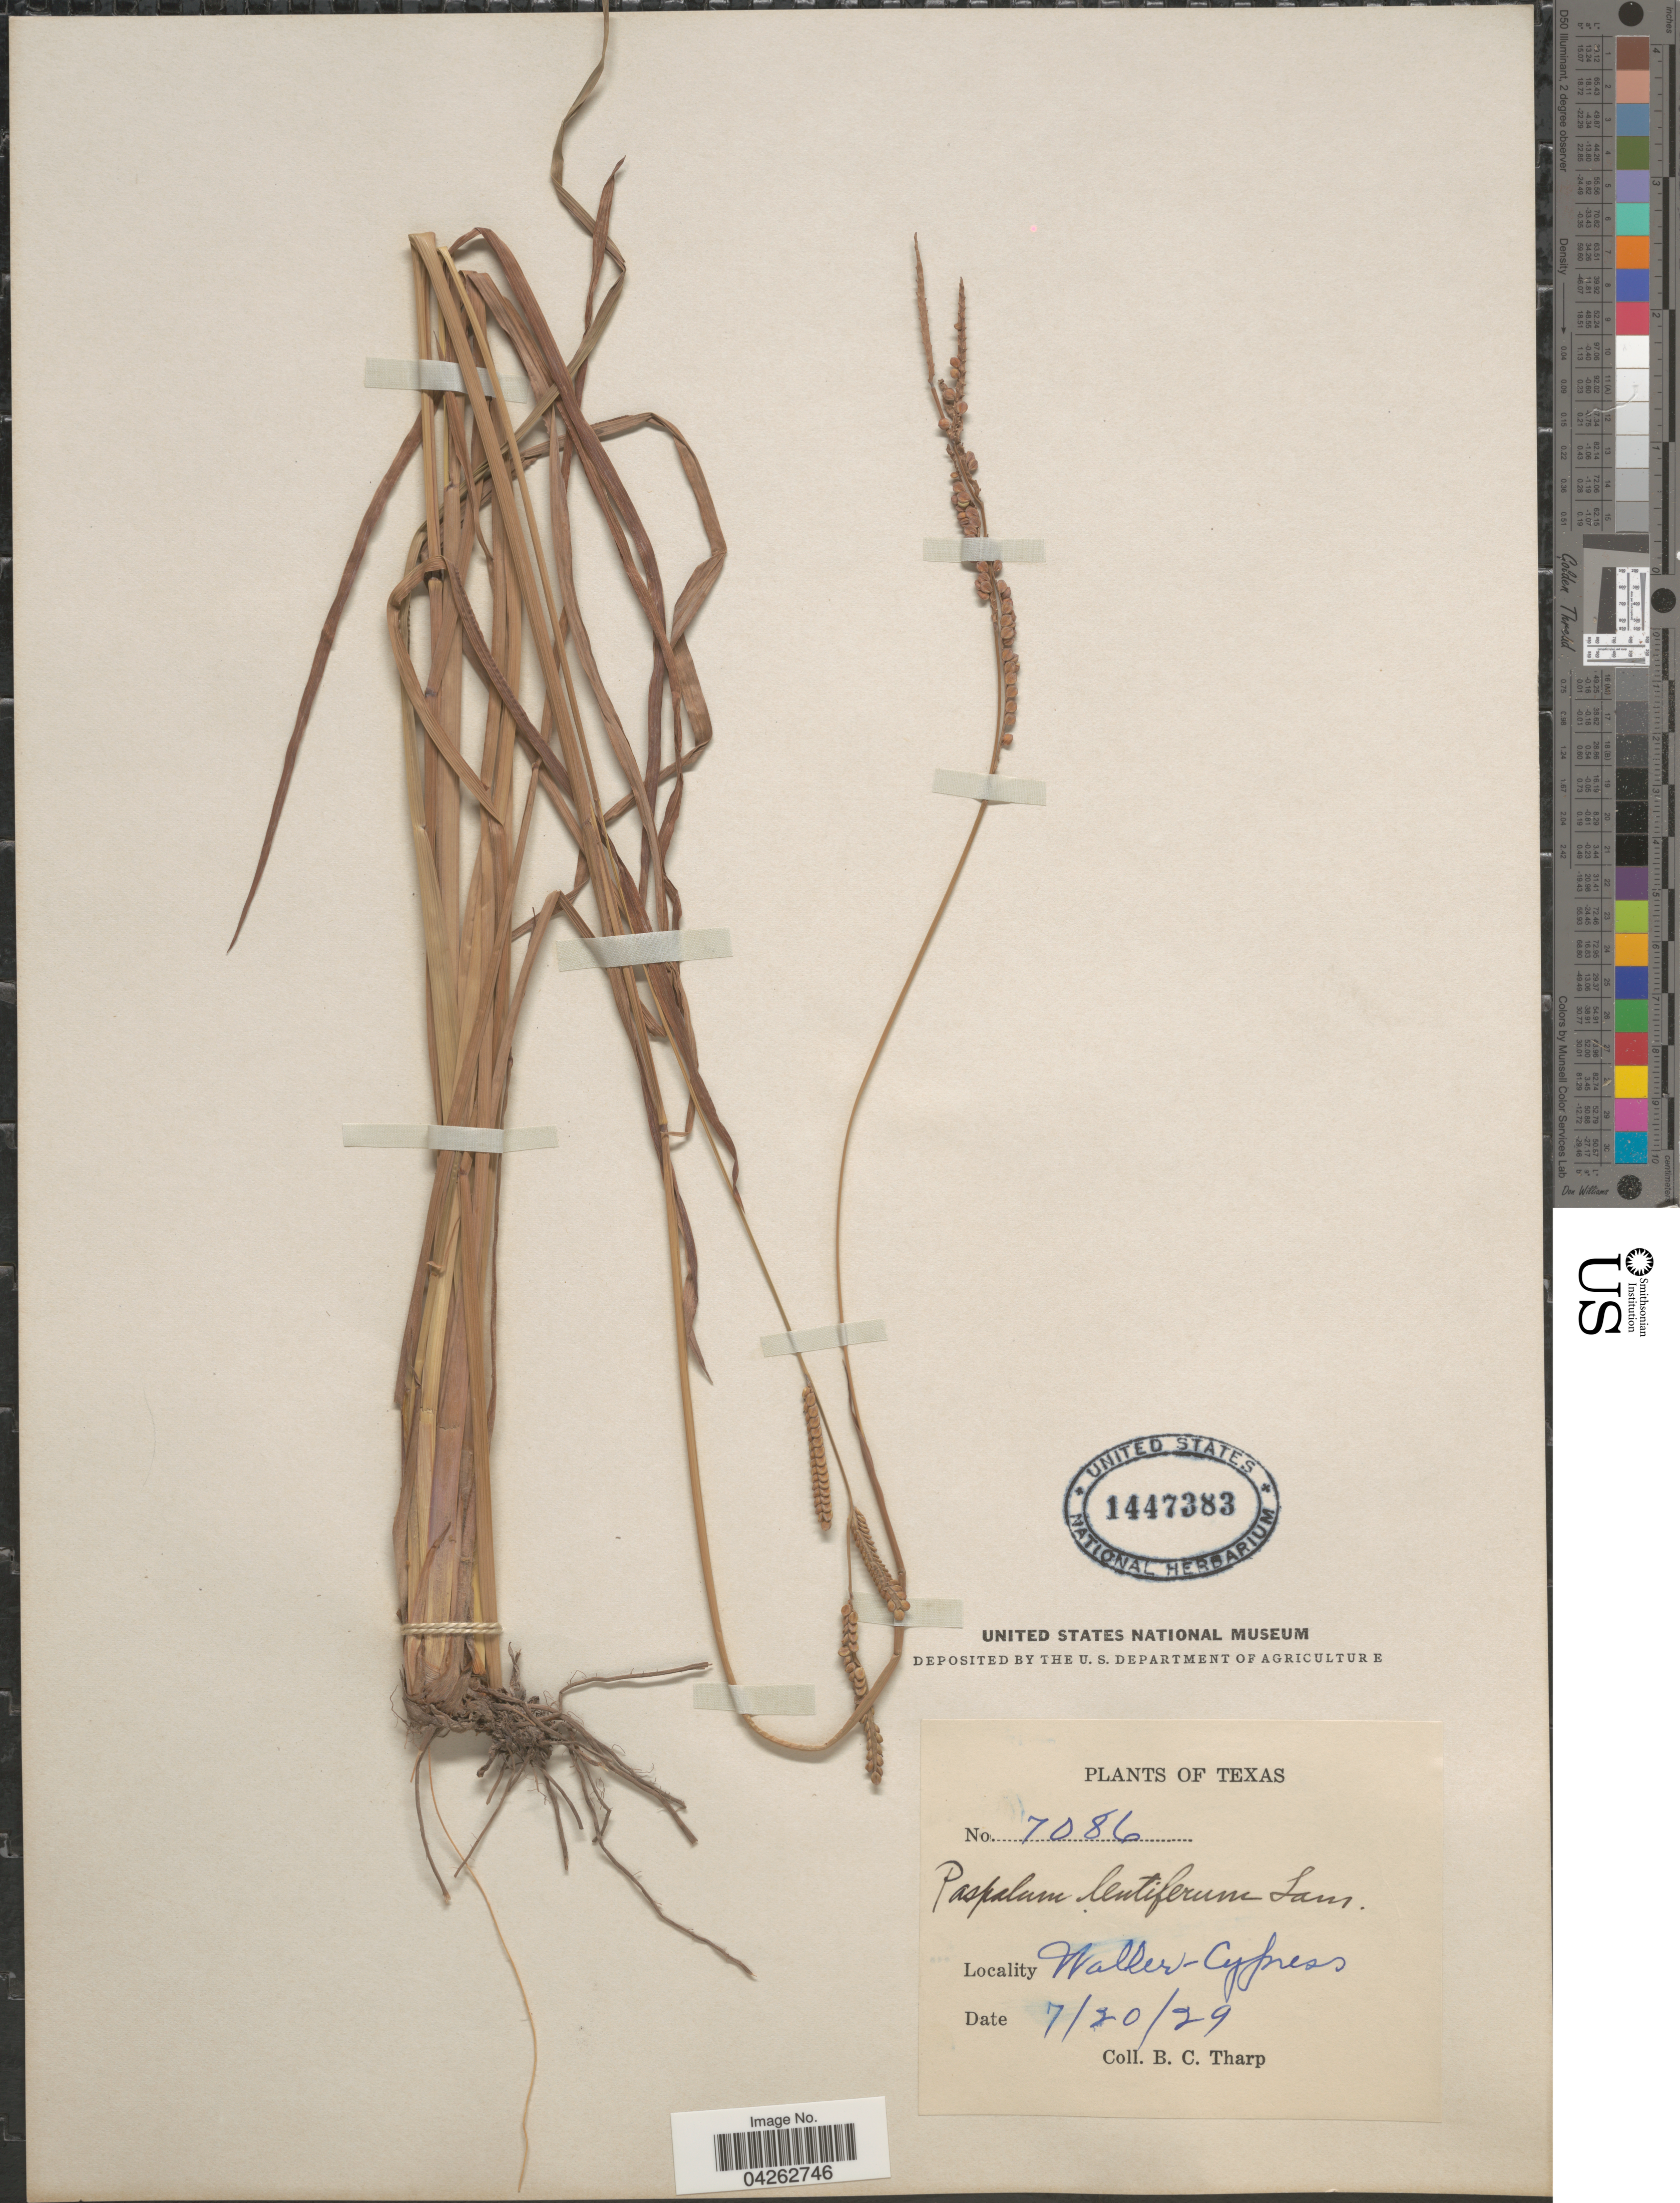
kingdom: Plantae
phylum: Tracheophyta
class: Liliopsida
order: Poales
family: Poaceae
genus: Paspalum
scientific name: Paspalum lentiferum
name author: Lam.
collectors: B. C. Tharp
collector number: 7086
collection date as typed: Transcribed d/m/y: 20/7/29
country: United States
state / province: Texas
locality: Waller-Cypress.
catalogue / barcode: US 1447383